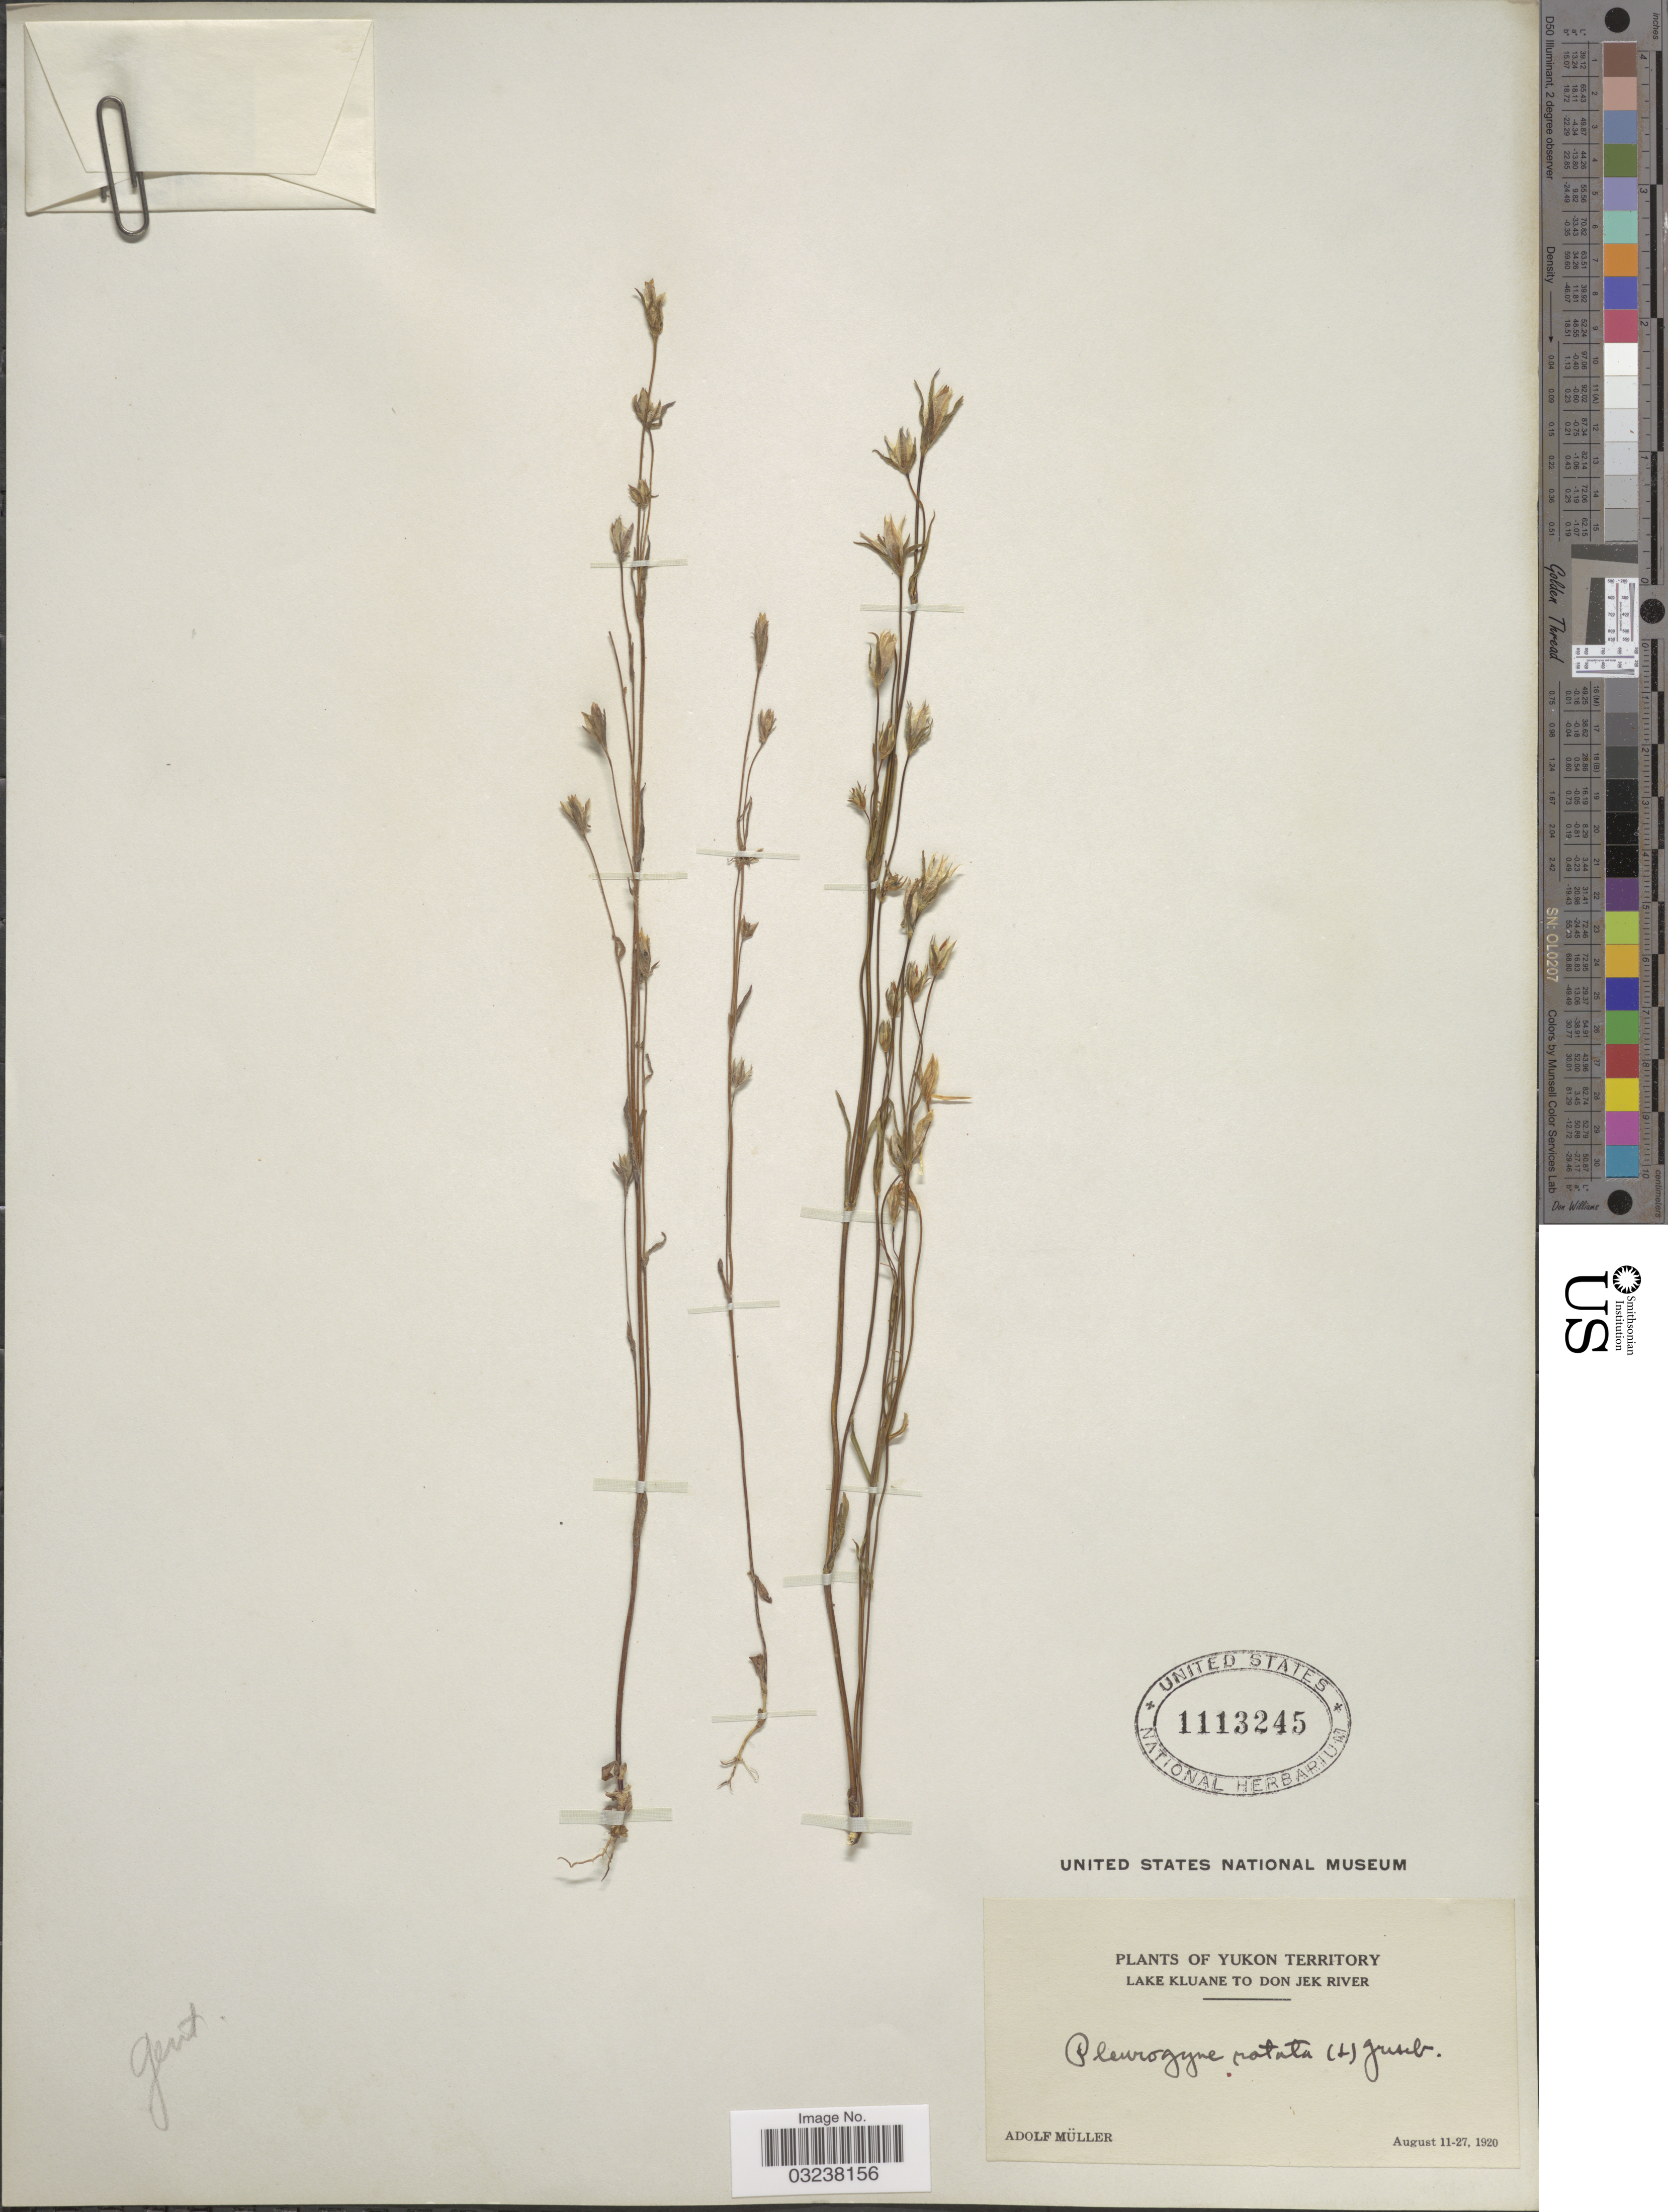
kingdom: Plantae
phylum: Tracheophyta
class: Magnoliopsida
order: Gentianales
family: Gentianaceae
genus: Lomatogonium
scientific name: Lomatogonium rotatum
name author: (L.) Fr.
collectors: A. Muller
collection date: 1920-08-11/1920-08-27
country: Canada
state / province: Yukon Territory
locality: Lake Kluane to Don Jek River.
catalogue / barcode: US 1113245